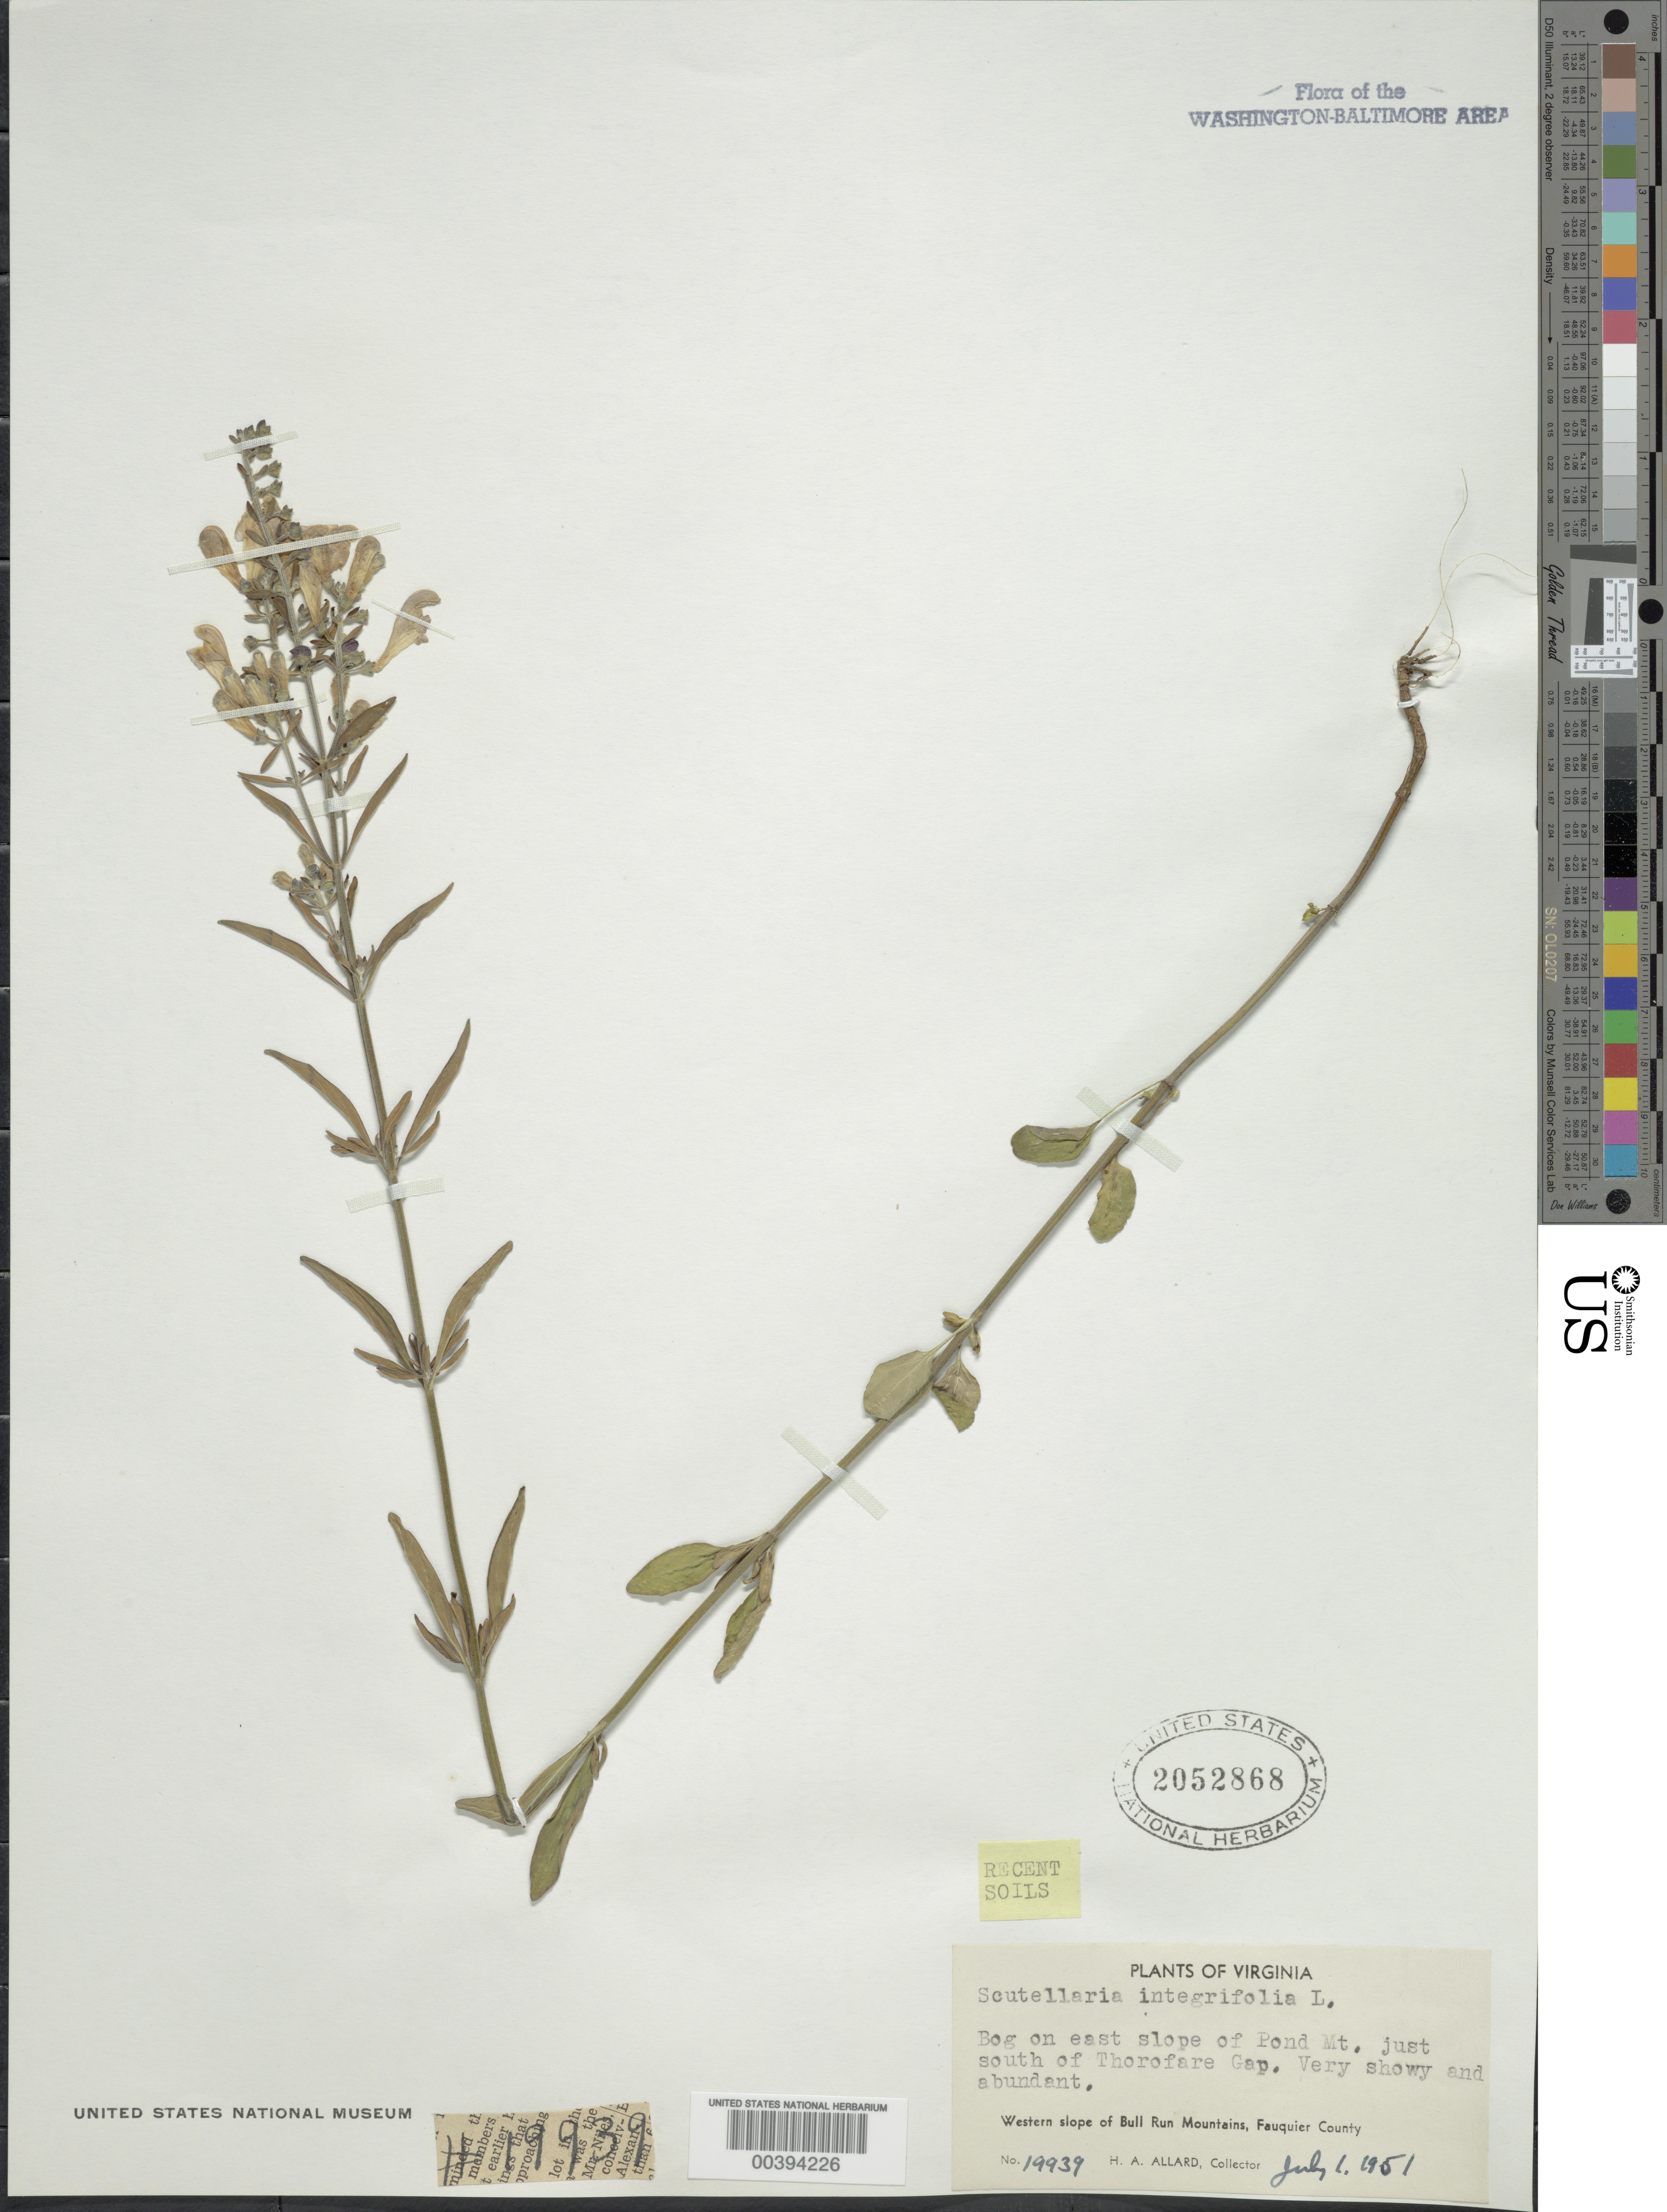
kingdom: Plantae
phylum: Tracheophyta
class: Magnoliopsida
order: Lamiales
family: Lamiaceae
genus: Scutellaria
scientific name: Scutellaria integrifolia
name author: L.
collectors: H. A. Allard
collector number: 19939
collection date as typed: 01 Jul 1951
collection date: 1951-07-01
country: United States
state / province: Virginia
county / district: Fauquier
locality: South of Thorofare Gap east slope of Pond Mt.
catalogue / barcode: US 2052868